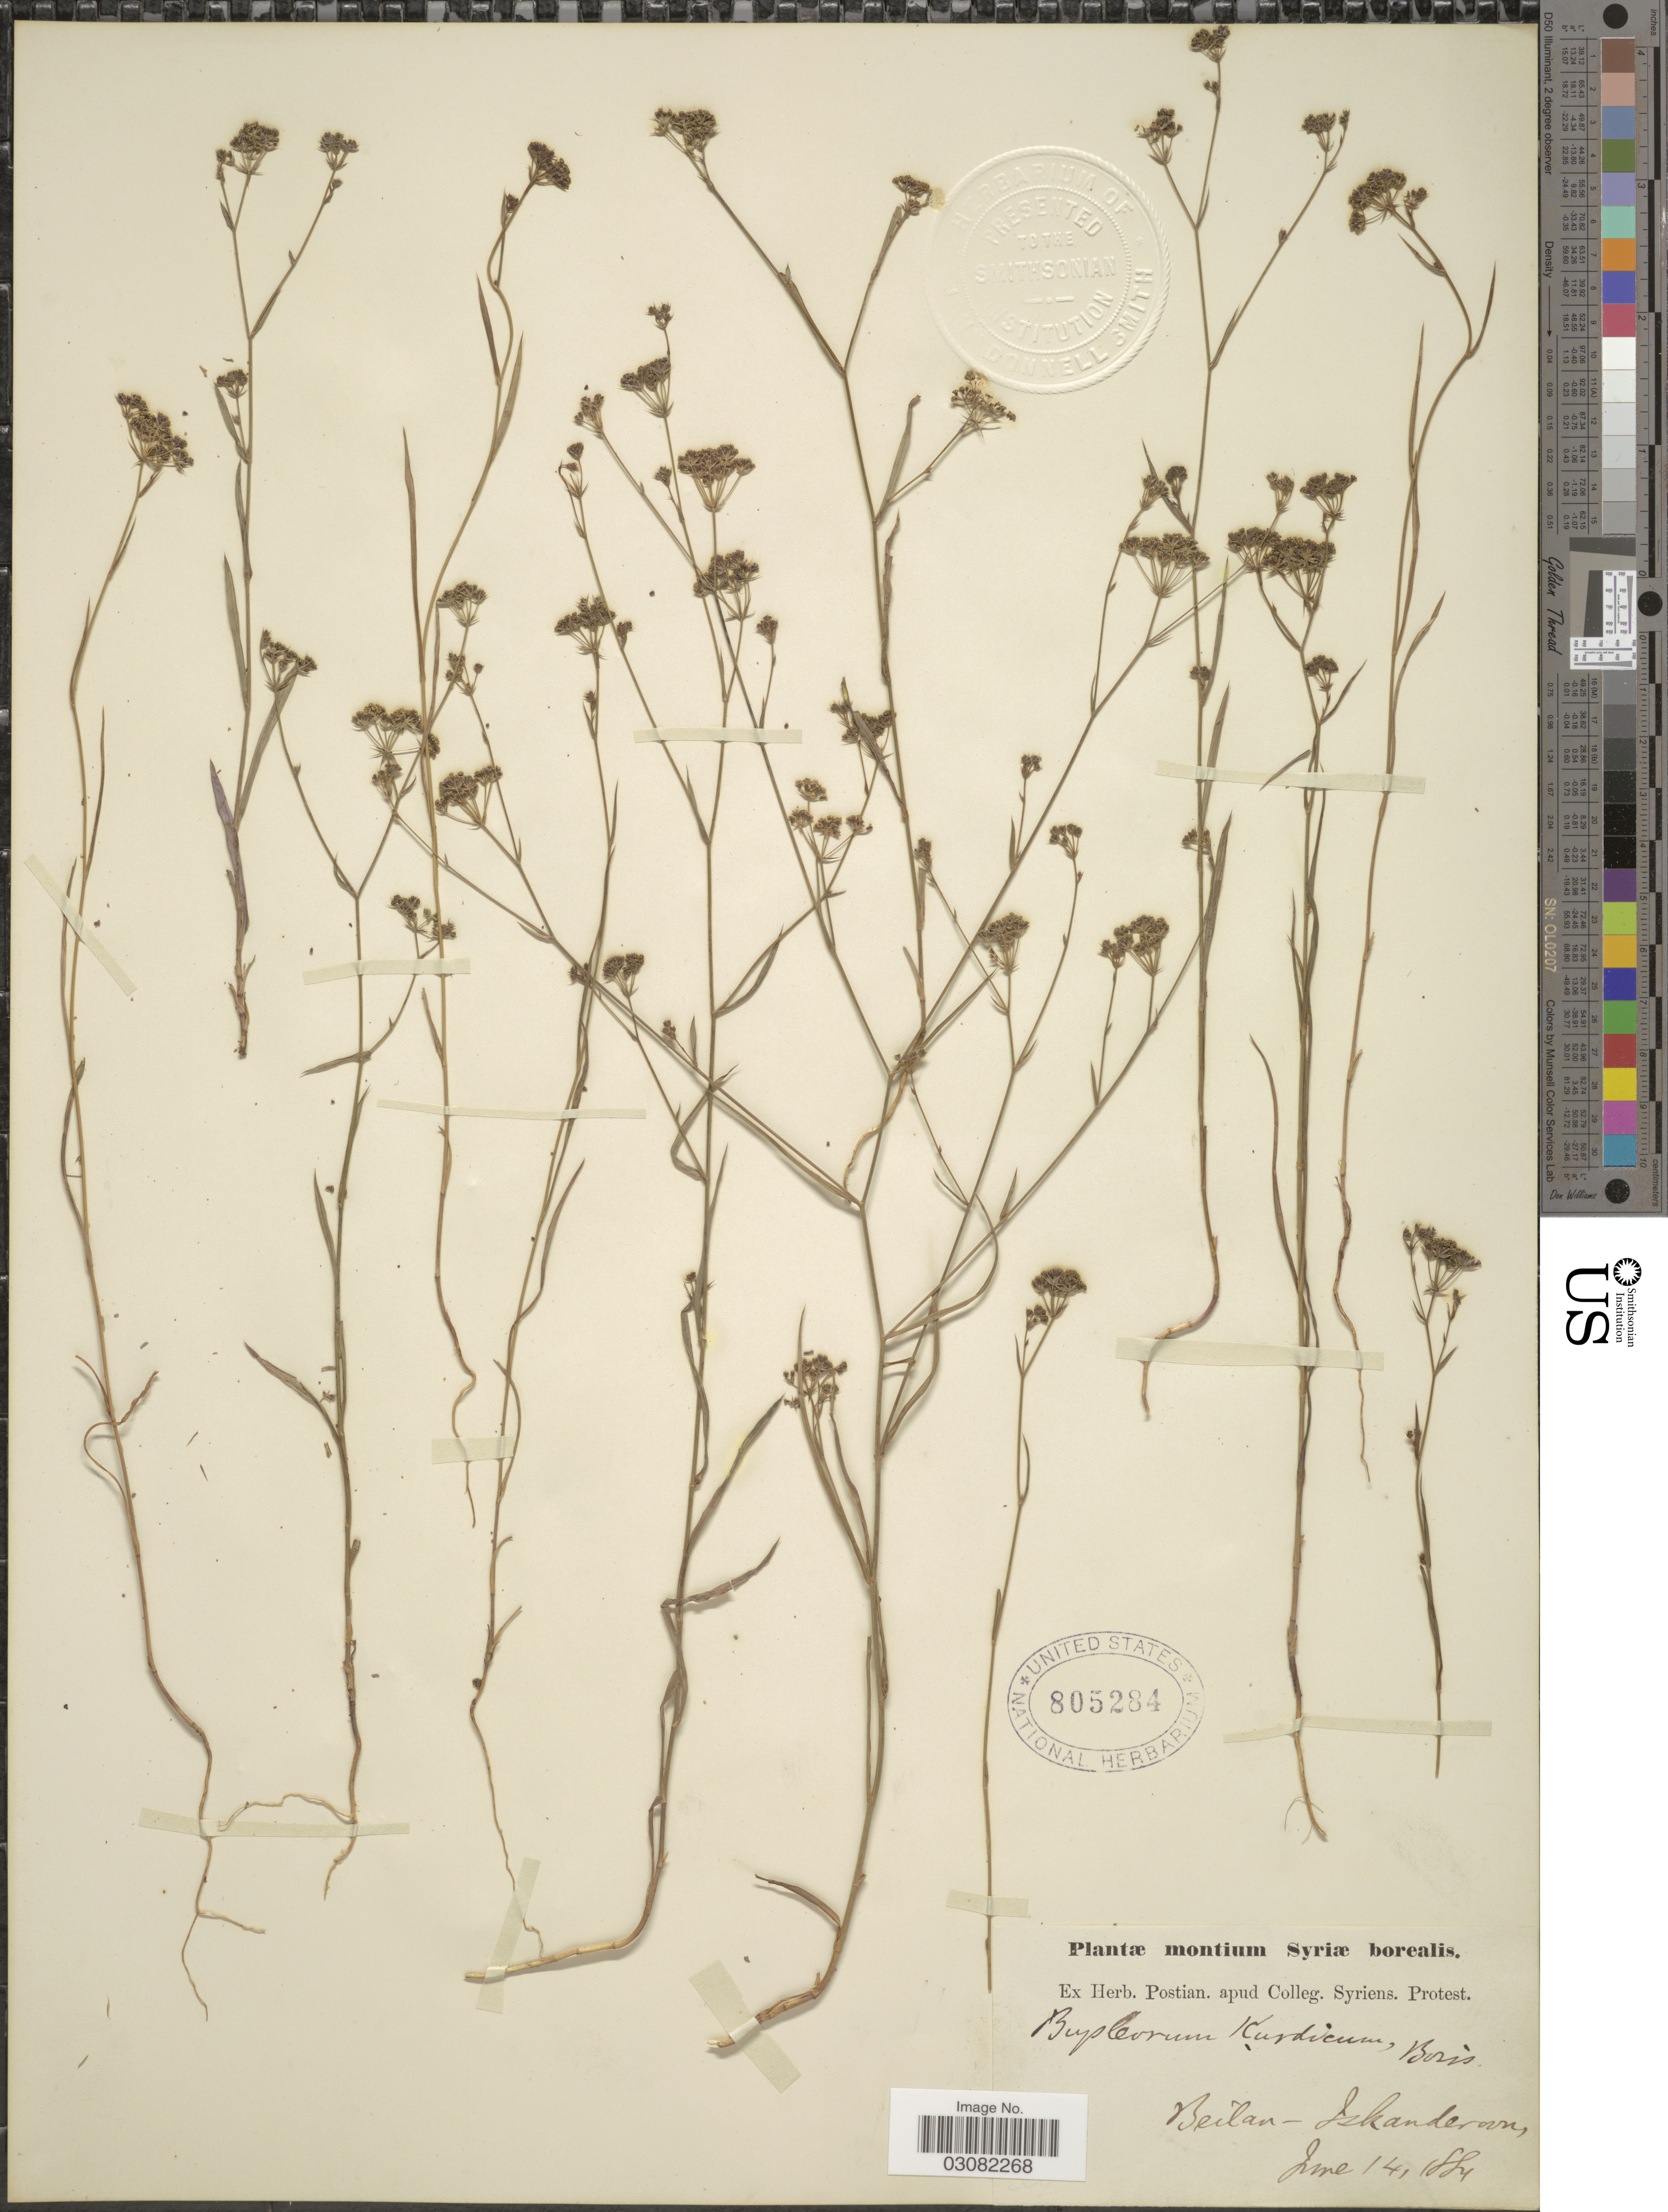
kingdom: Plantae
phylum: Tracheophyta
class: Magnoliopsida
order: Apiales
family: Apiaceae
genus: Bupleurum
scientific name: Bupleurum kurdicum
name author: Boiss.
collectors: ex herb. Postian. apud Colleg. Syriens. Protest. USE "Fannie P. A. Shepard" (10308853) AS PRIMARY COLLECTOR INSTEAD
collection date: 1884-06-14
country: Syria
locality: Montium Syriæ borealis. Beilan-Iskanderoun [interpreted].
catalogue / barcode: US 805284